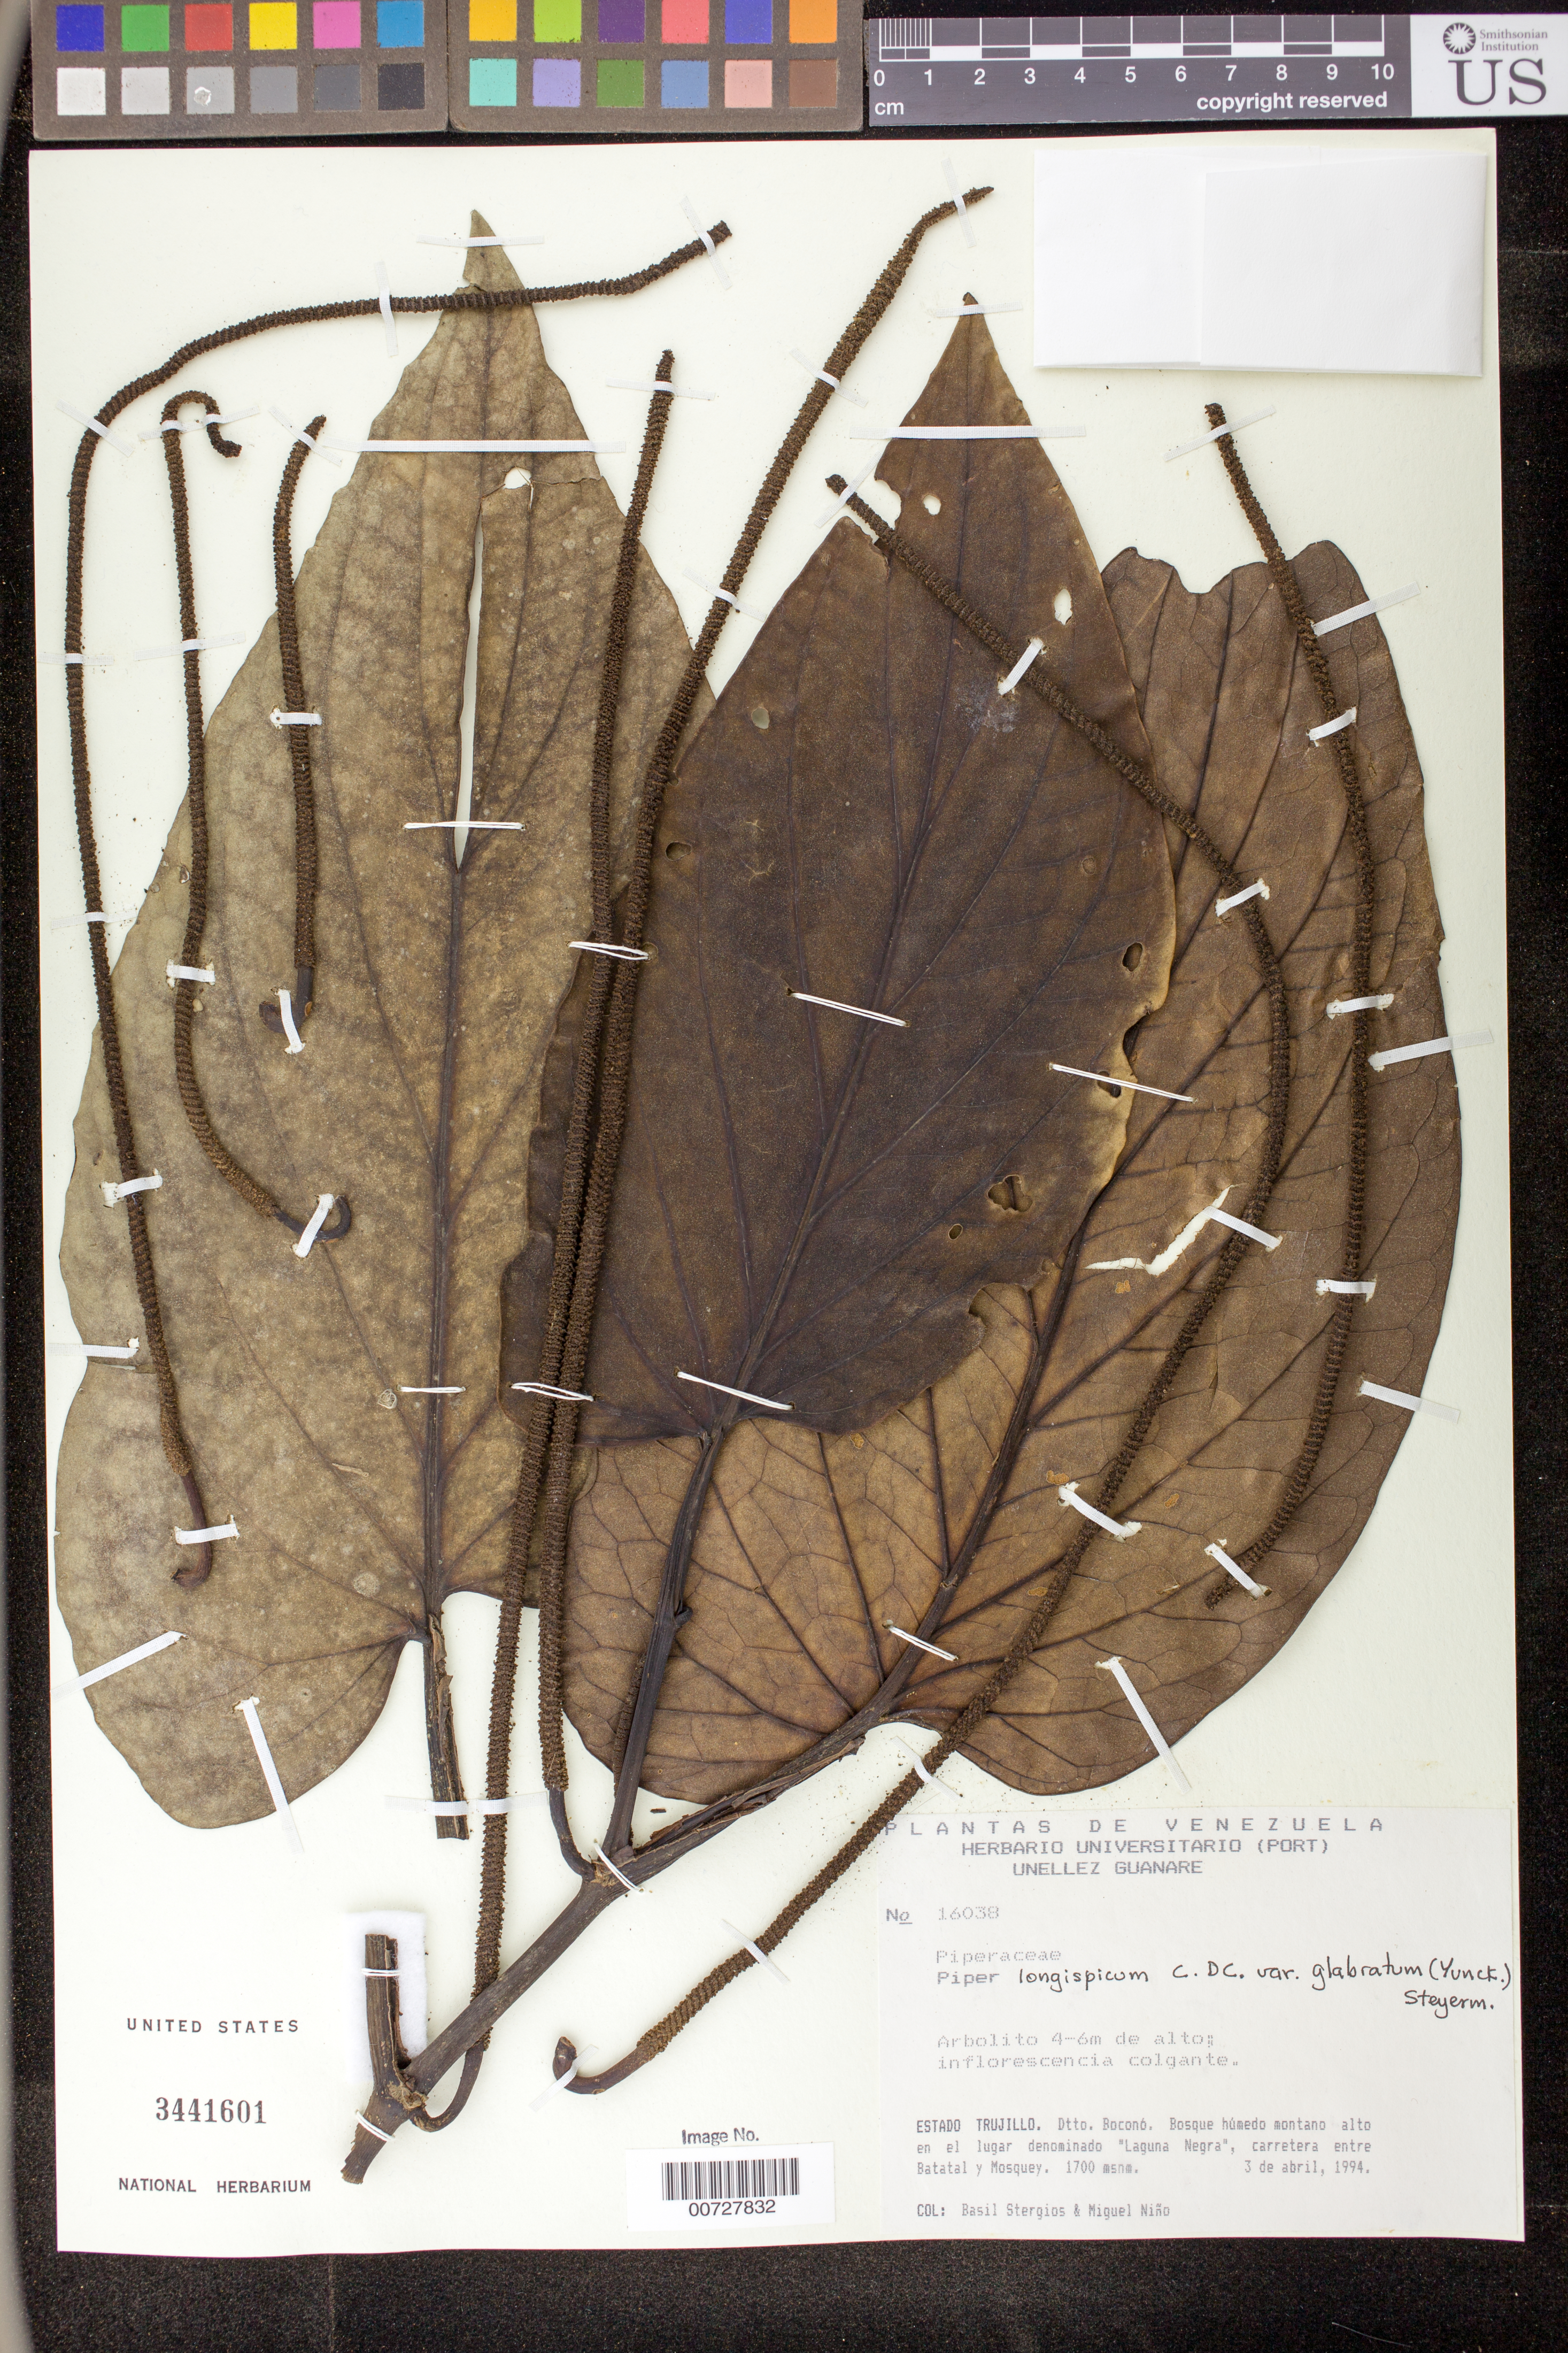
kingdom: Plantae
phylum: Tracheophyta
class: Magnoliopsida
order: Piperales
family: Piperaceae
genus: Piper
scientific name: Piper longispicum var. glabratum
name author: (Yunck.) Steyerm.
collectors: B. G. Stergios & S. M. Niño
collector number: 16038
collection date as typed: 03 Apr 1994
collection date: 1994-04-03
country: Venezuela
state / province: Trujillo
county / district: Boconó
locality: Laguna Negra, carretera entre Batatal y Mosquey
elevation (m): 1700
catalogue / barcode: US 3441601